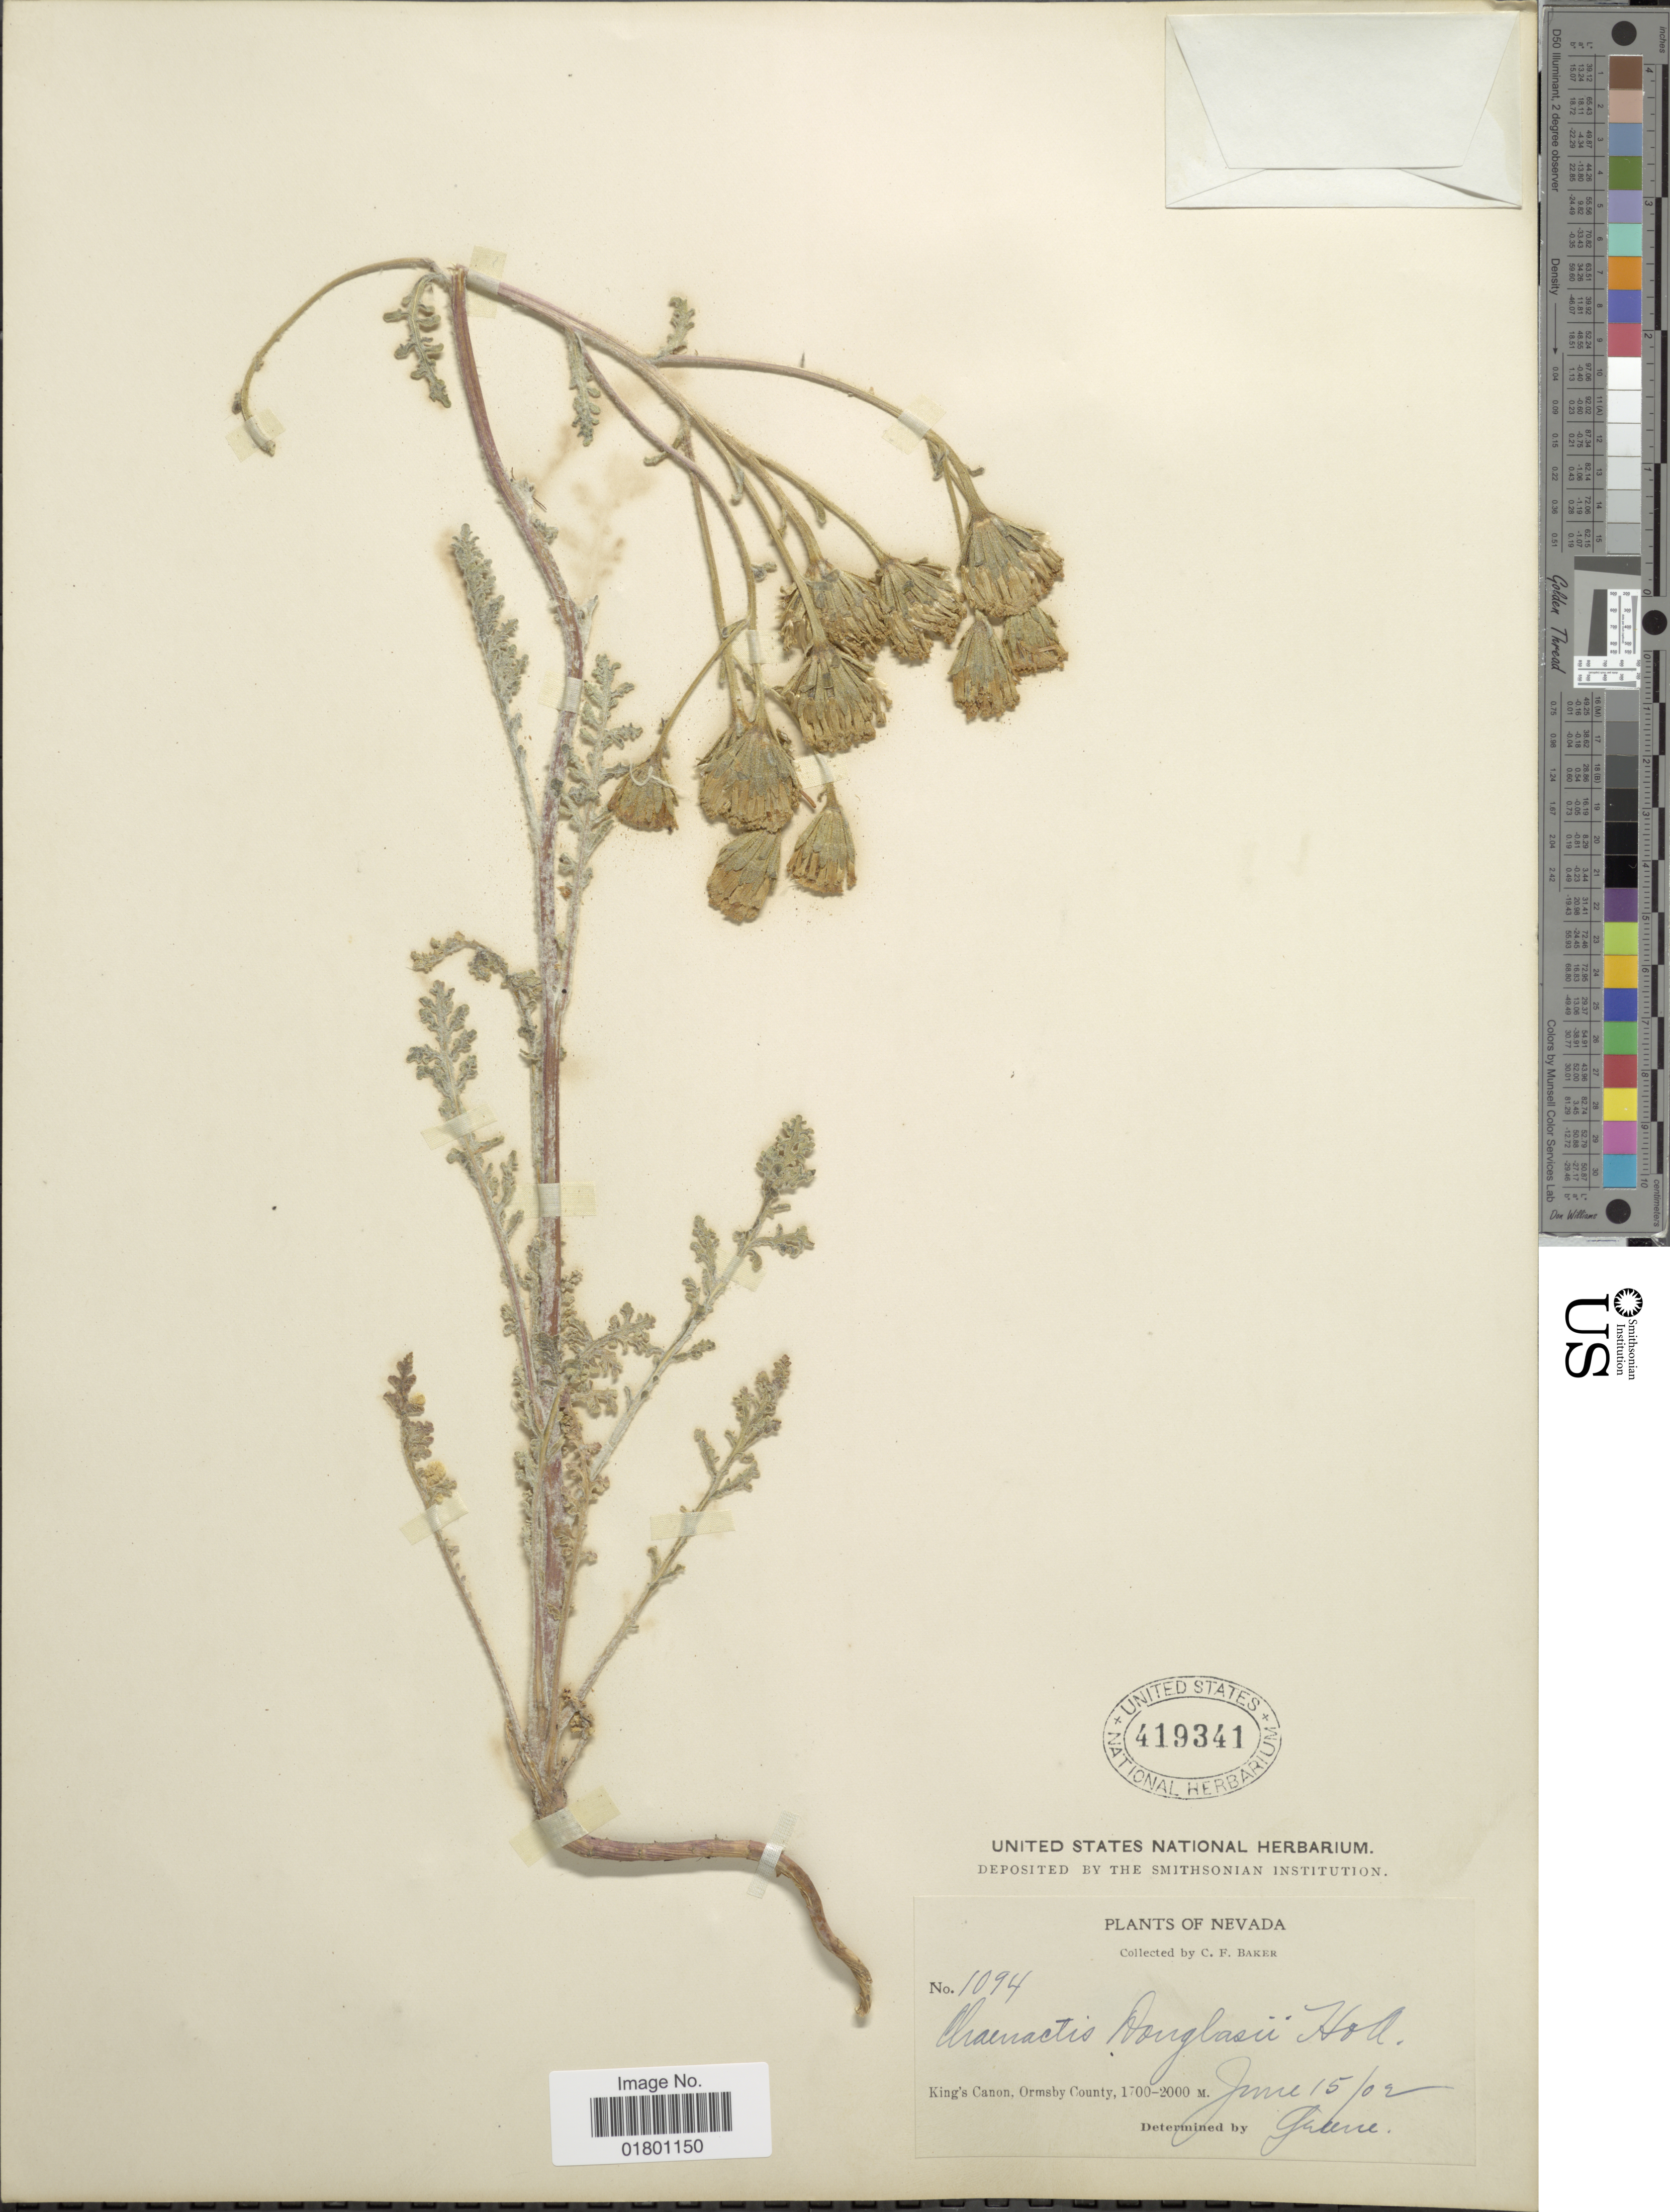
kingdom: Plantae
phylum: Tracheophyta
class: Magnoliopsida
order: Asterales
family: Asteraceae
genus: Chaenactis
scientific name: Chaenactis douglasii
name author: Hook. & Arn.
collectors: C. F. Baker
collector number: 1094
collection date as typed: Transcribed d/m/y: 15/6/2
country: United States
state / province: Nevada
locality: King's Canon, Ormsby County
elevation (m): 1700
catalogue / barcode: US 419341